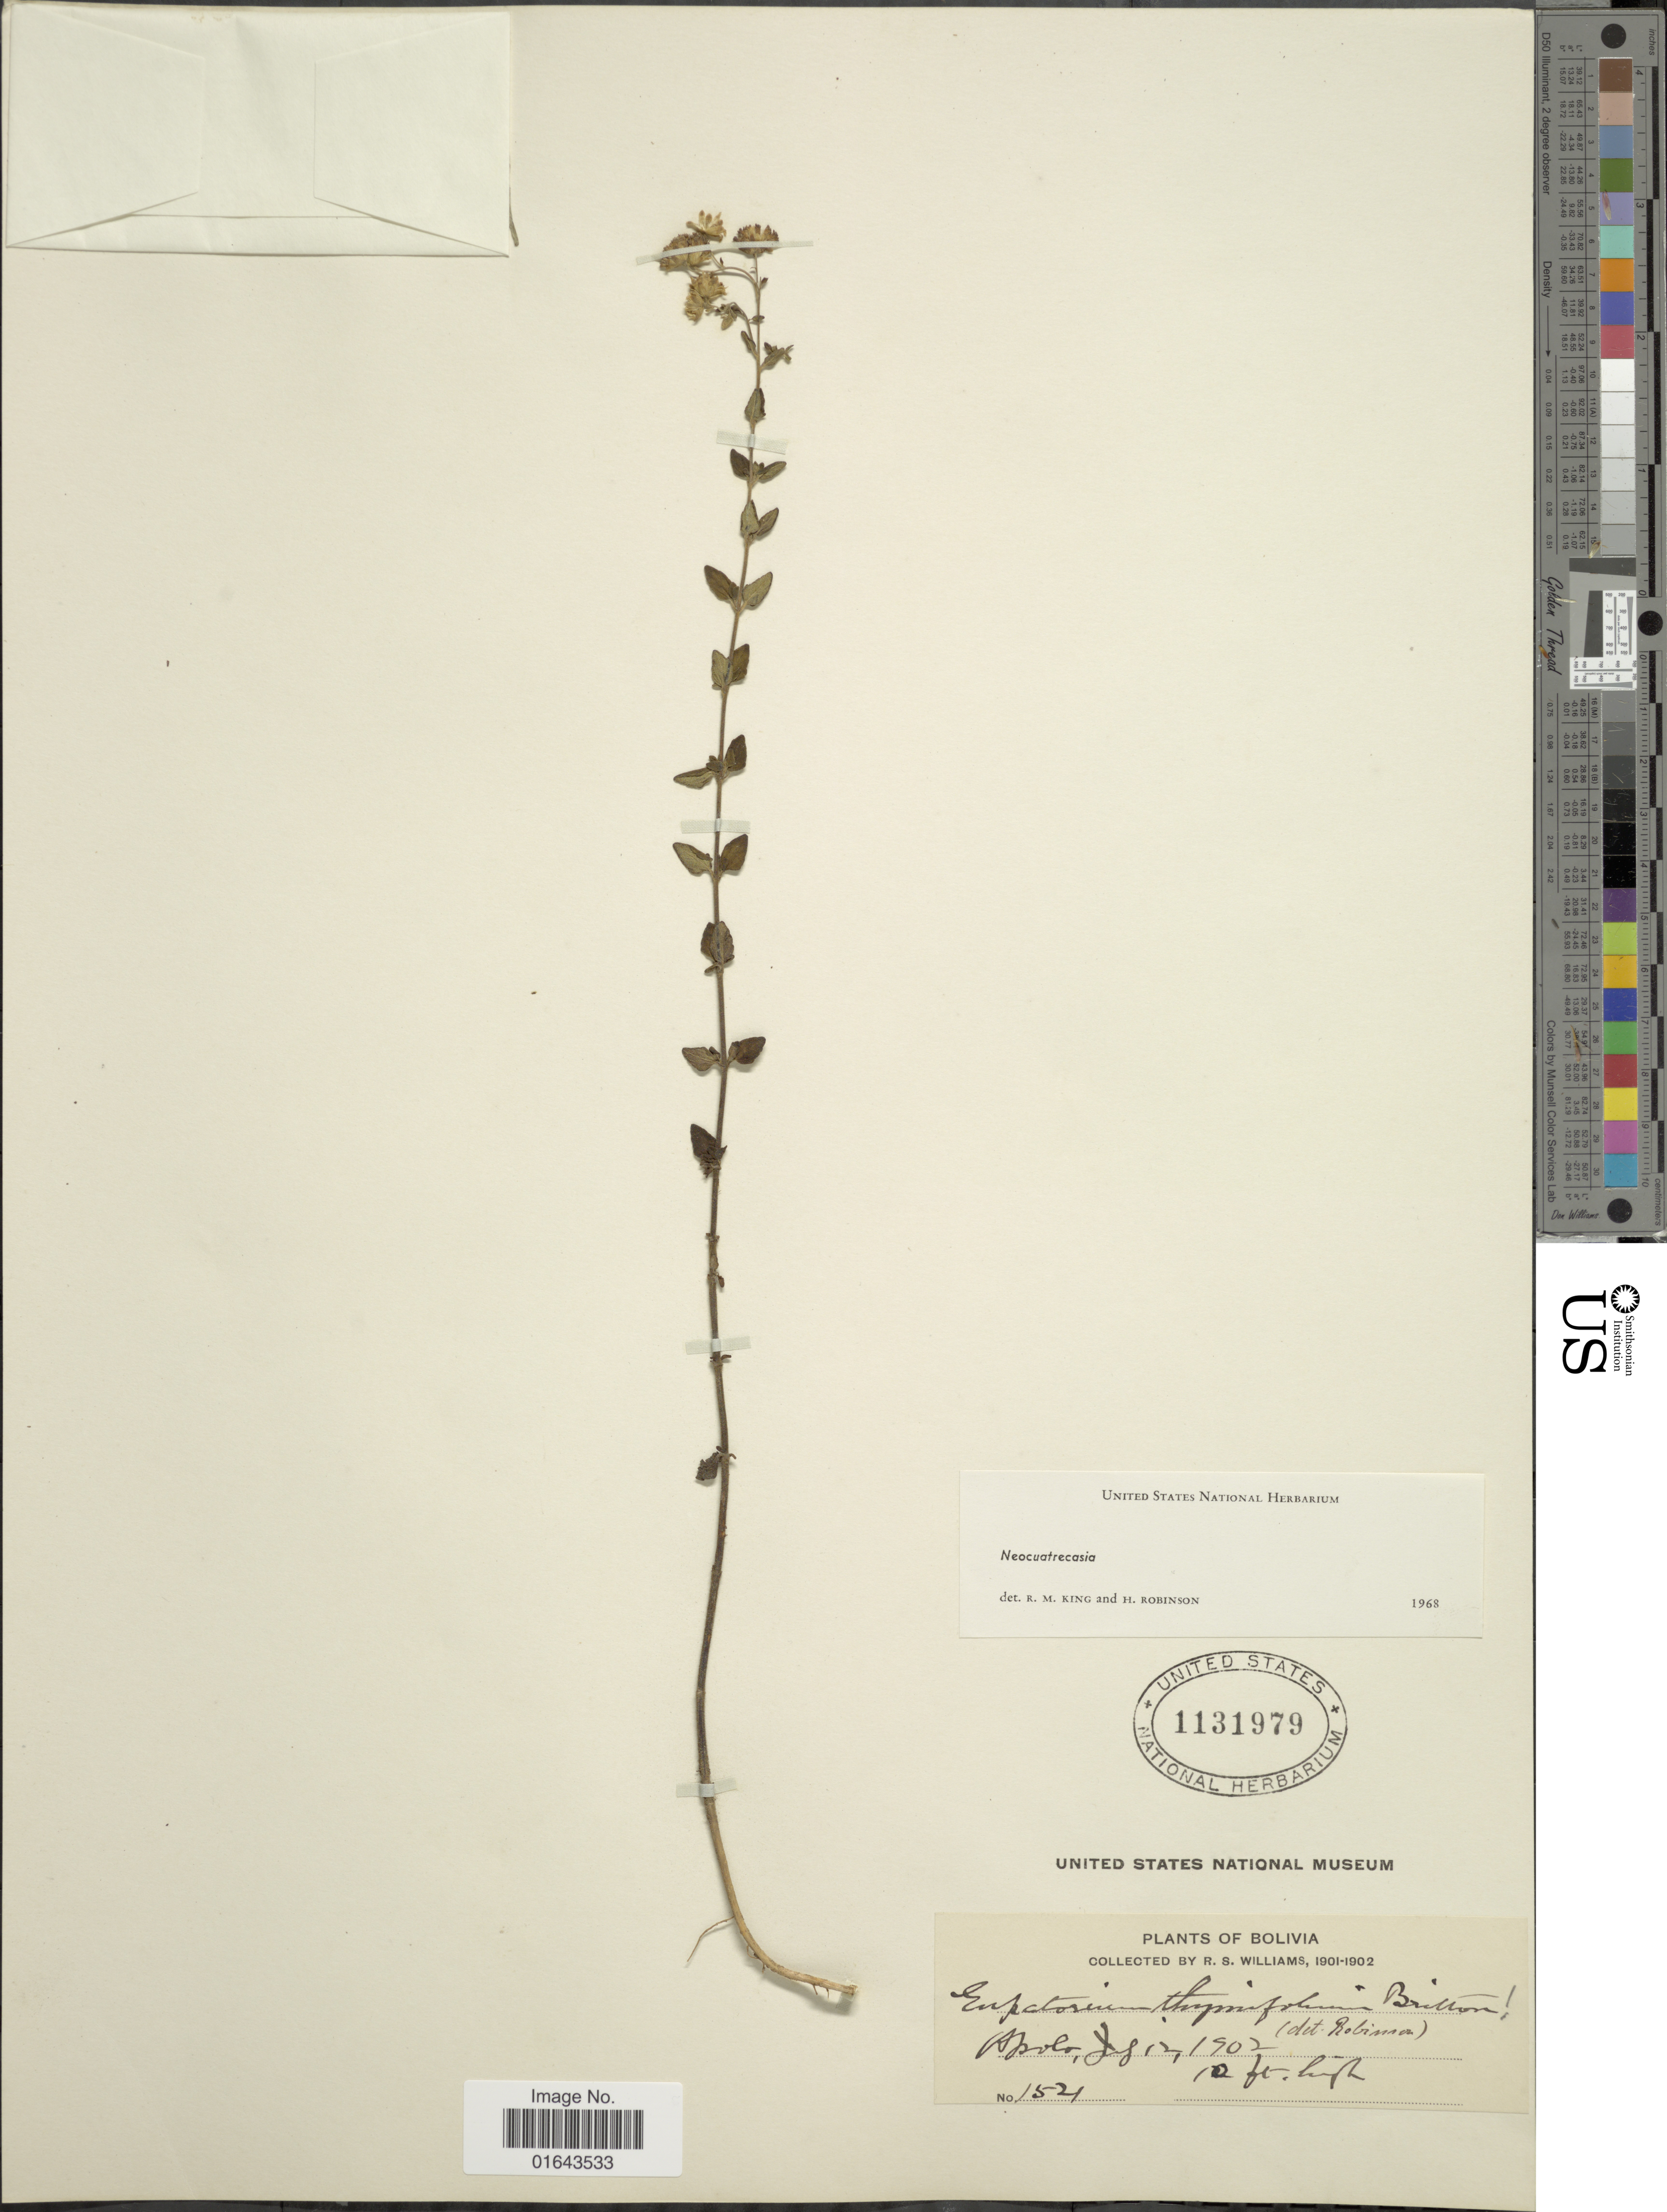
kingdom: Plantae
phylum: Tracheophyta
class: Magnoliopsida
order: Asterales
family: Asteraceae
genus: Neocuatrecasia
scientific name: Neocuatrecasia thymifolia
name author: (Britton) R.M. King & H. Rob.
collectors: R. S. Williams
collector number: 1521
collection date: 1902-07-12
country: Bolivia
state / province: La Paz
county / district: Franz Tamayo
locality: Apolo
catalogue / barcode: US 1131979